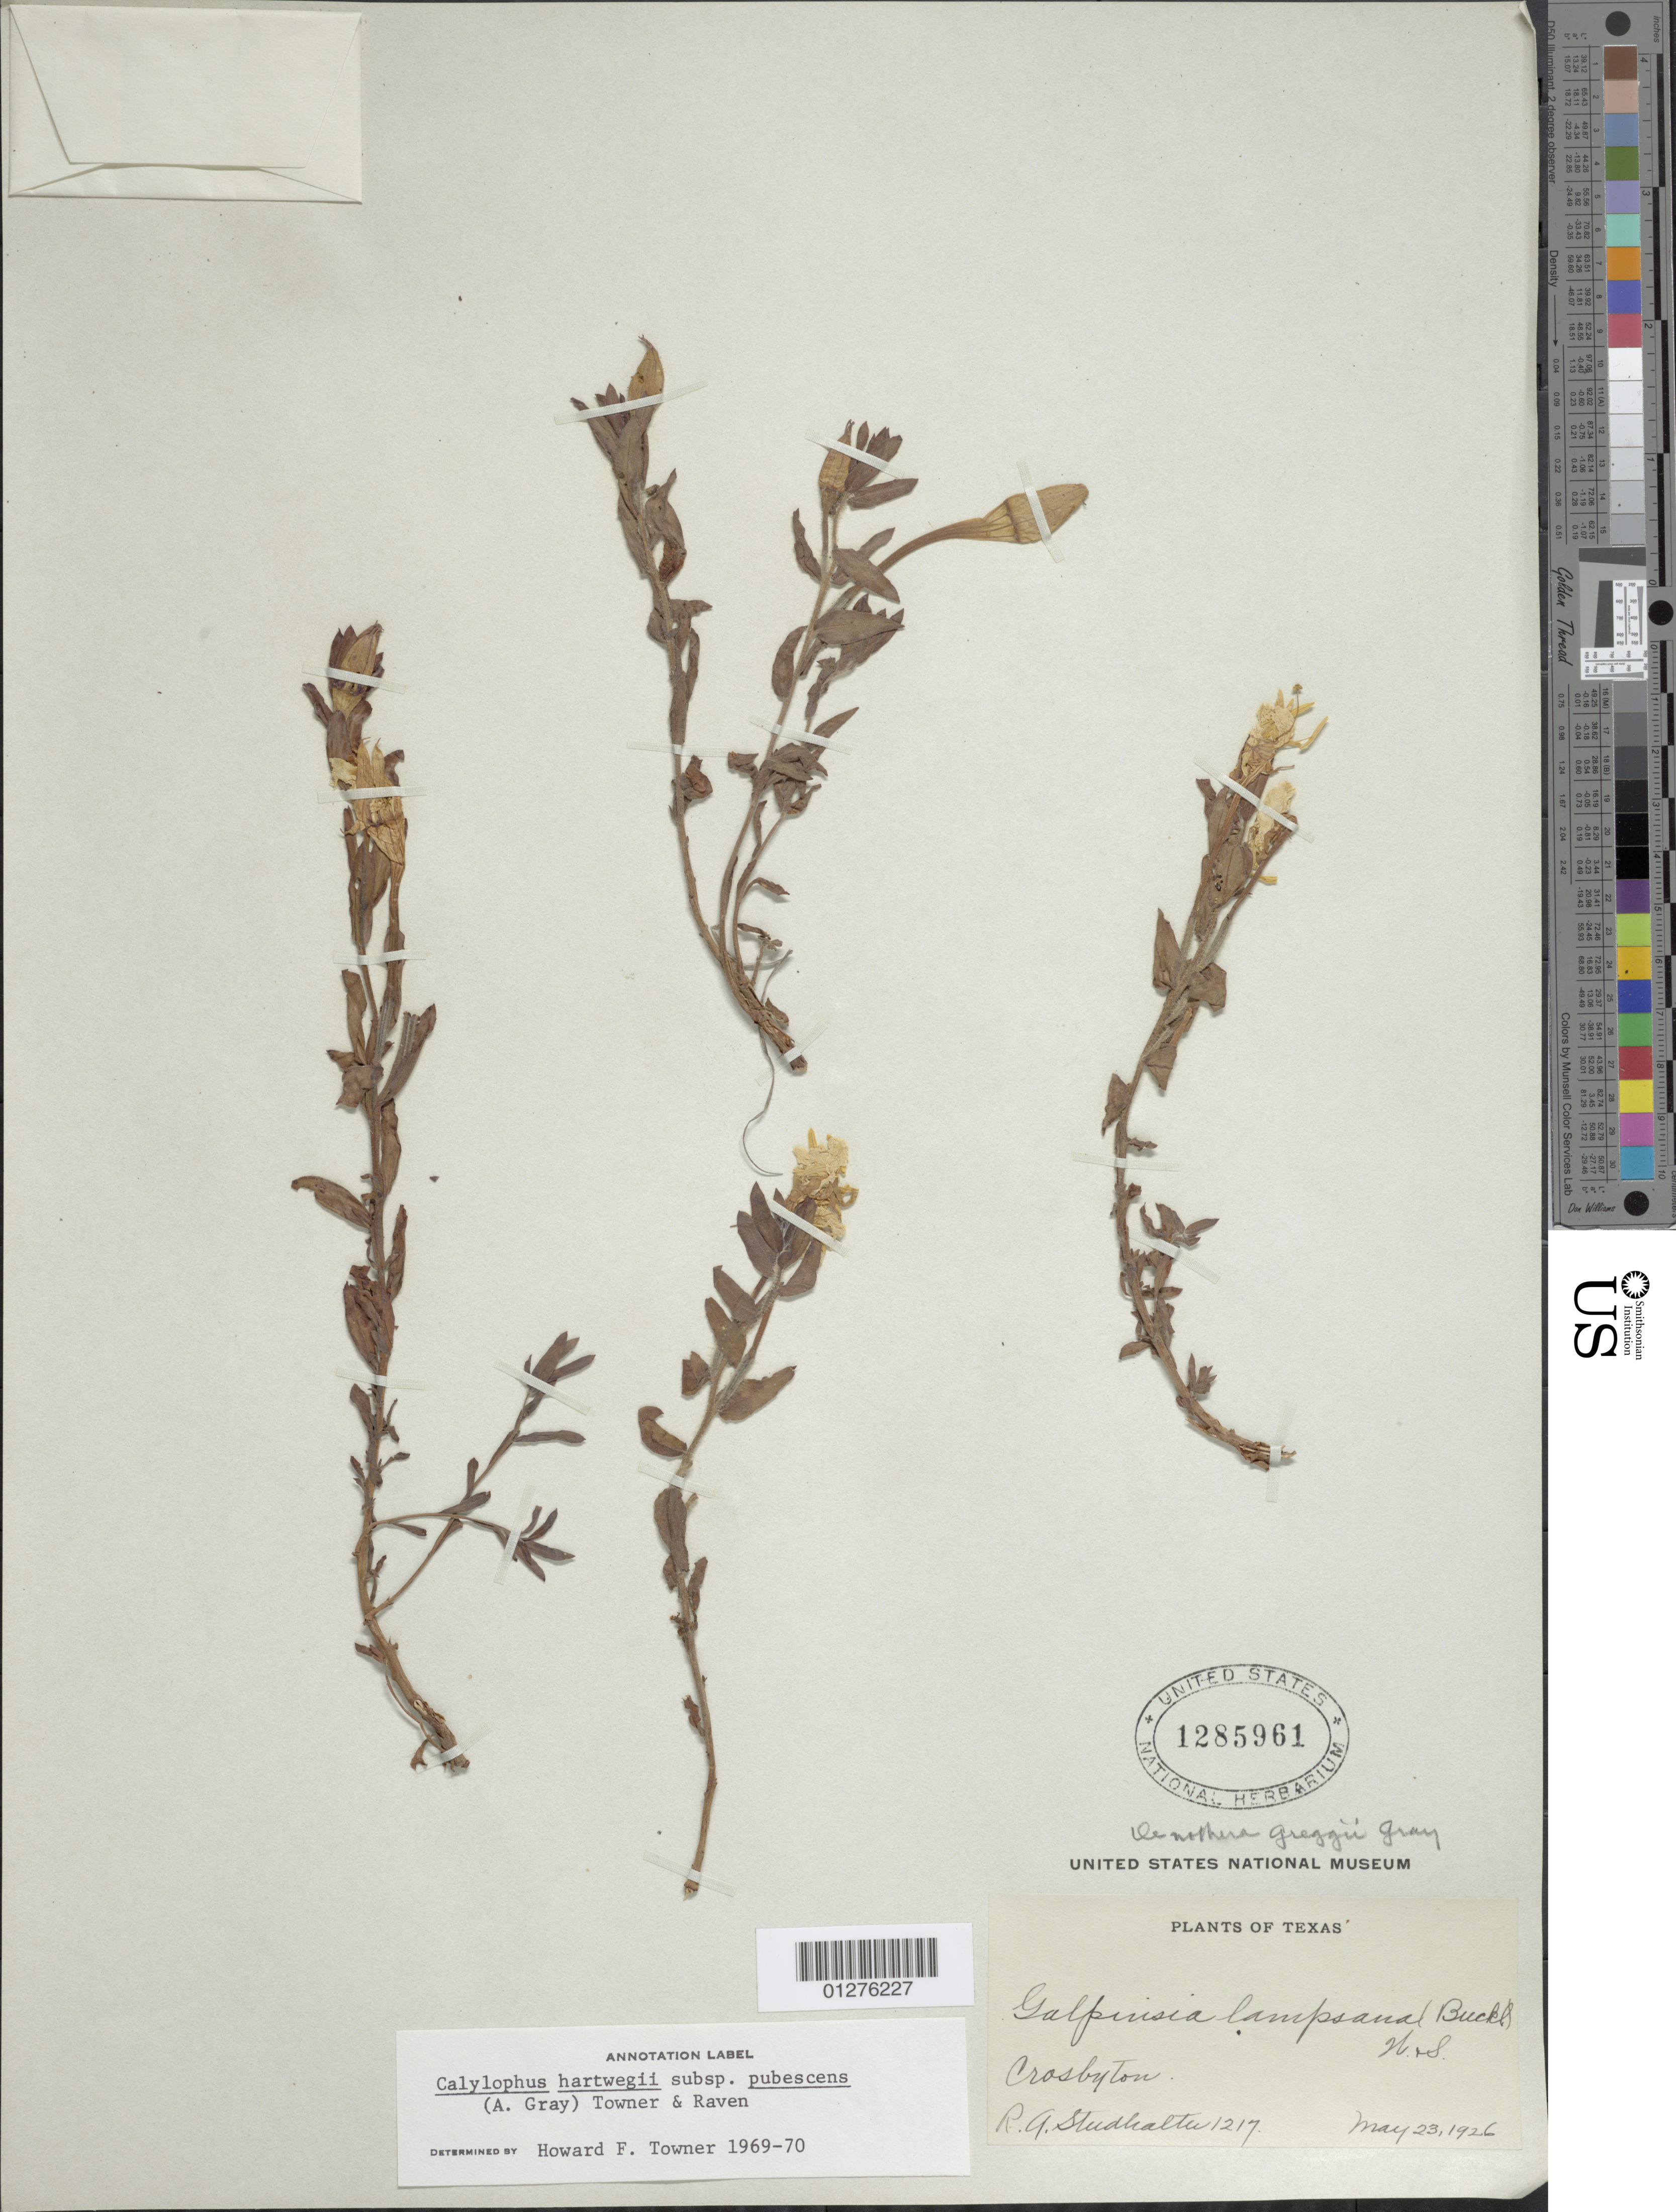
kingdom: Plantae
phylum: Tracheophyta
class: Magnoliopsida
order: Myrtales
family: Onagraceae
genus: Oenothera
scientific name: Oenothera hartwegii subsp. pubescens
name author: (A. Gray) W.L. Wagner & Hoch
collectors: R. Studhalter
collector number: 1217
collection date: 1926-05-23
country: United States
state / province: Texas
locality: Crosbyton.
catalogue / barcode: US 1285961